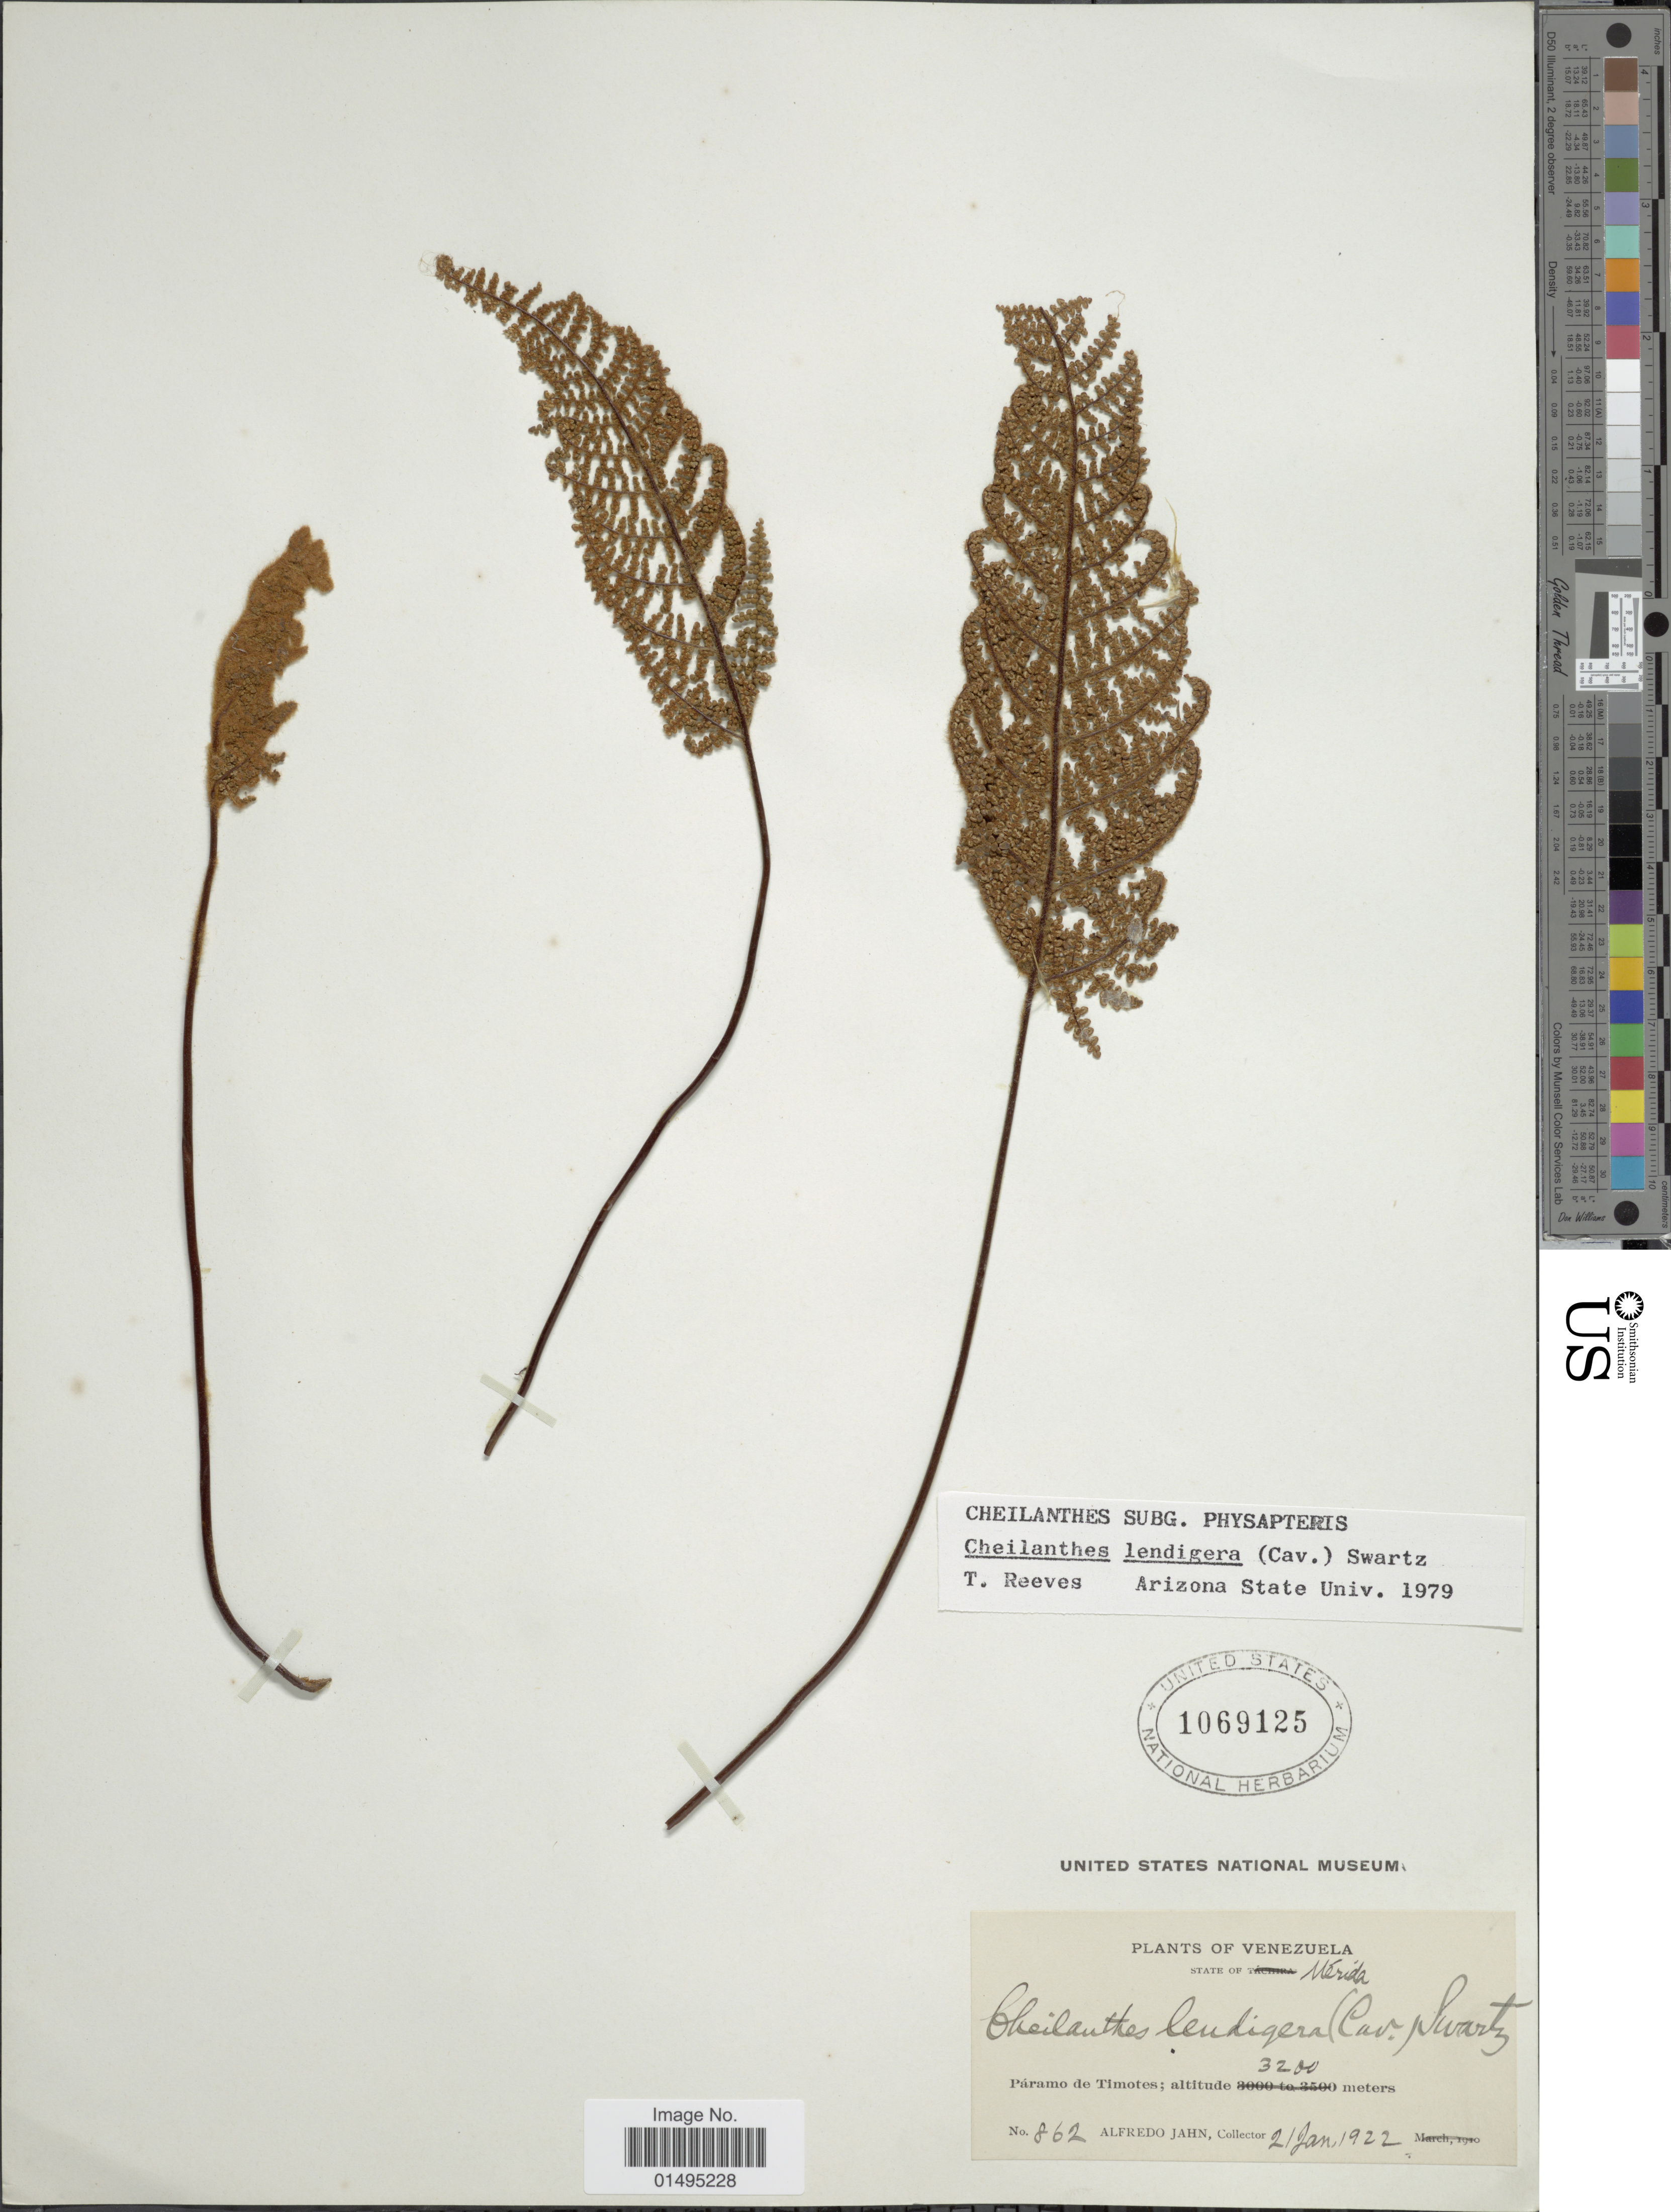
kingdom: Plantae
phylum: Tracheophyta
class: Polypodiopsida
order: Polypodiales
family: Pteridaceae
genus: Myriopteris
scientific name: Myriopteris lendigera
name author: (Cav.) J. Sm.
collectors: A. Jahn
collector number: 862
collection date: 1922-01-21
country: Venezuela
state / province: Mérida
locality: State of Merida, Paramo de Timotes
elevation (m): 3200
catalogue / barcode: US 1069125